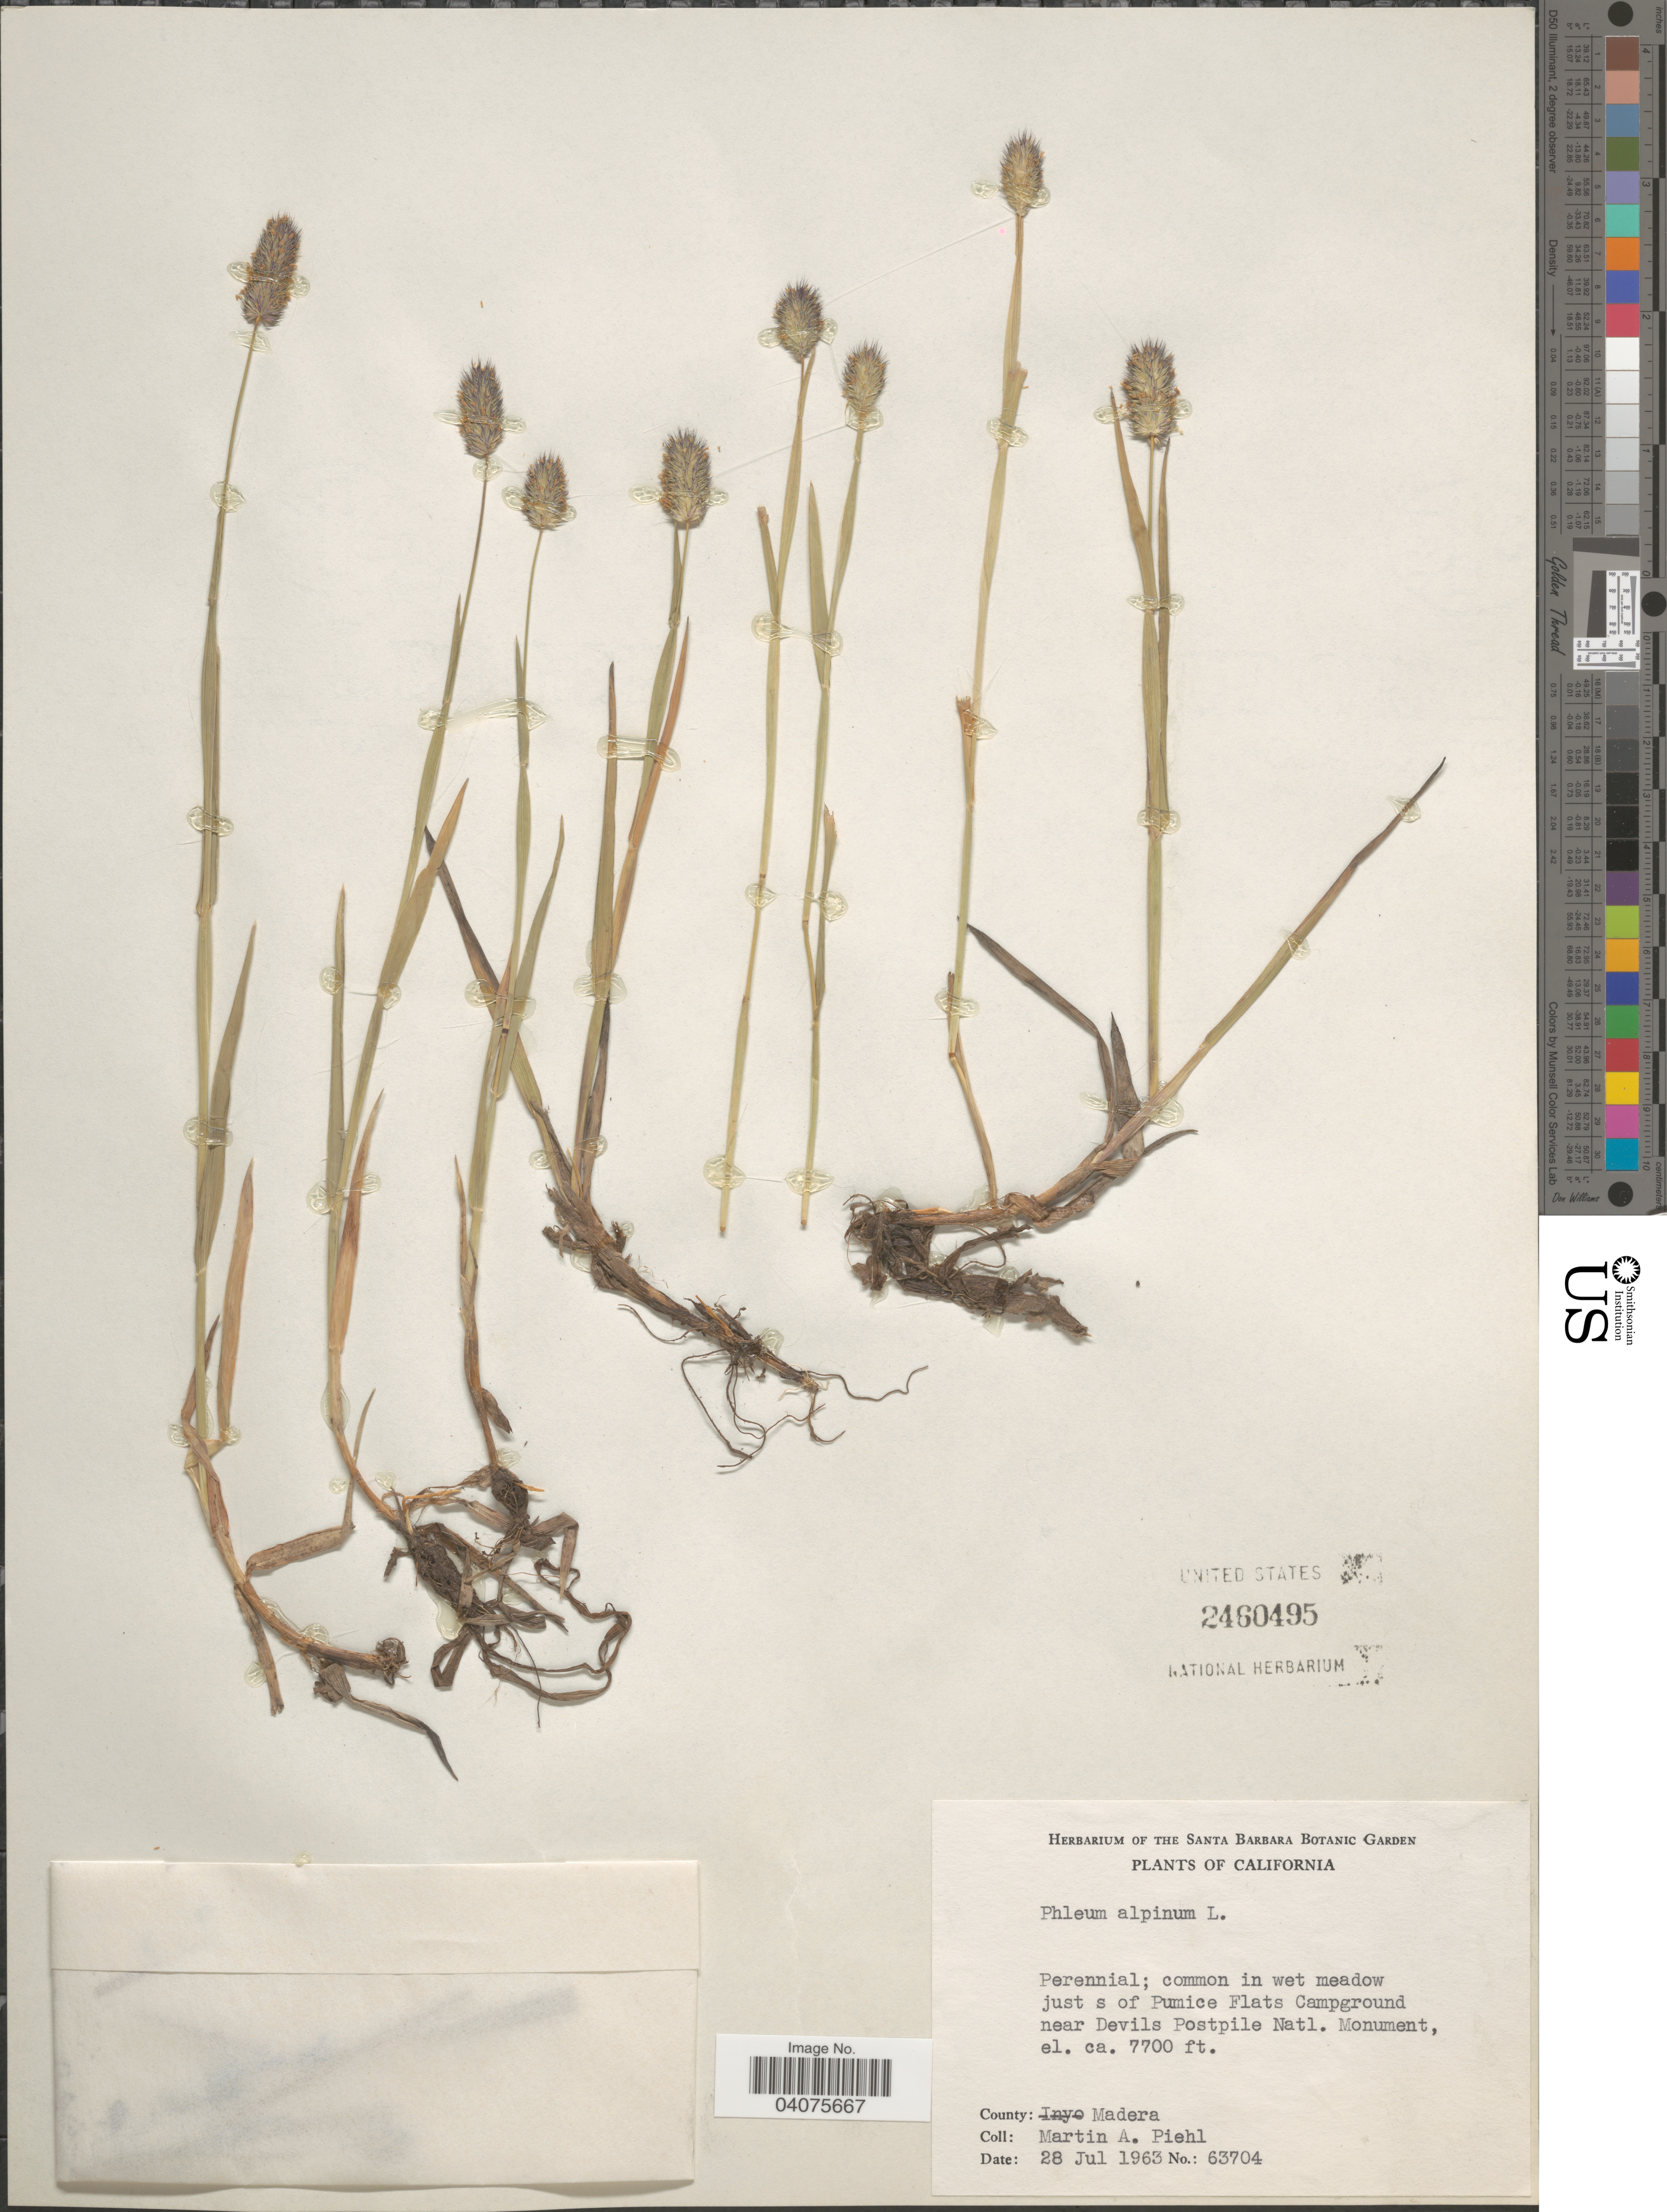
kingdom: Plantae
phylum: Tracheophyta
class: Liliopsida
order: Poales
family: Poaceae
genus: Phleum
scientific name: Phleum alpinum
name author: L.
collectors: M. Piehl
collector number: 63704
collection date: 1963-07-28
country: United States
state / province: California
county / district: Madera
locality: Just s of Pumice Flats Campground near Devils Postpile Natl. Monument. County: Madera.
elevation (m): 2347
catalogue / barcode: US 2460495